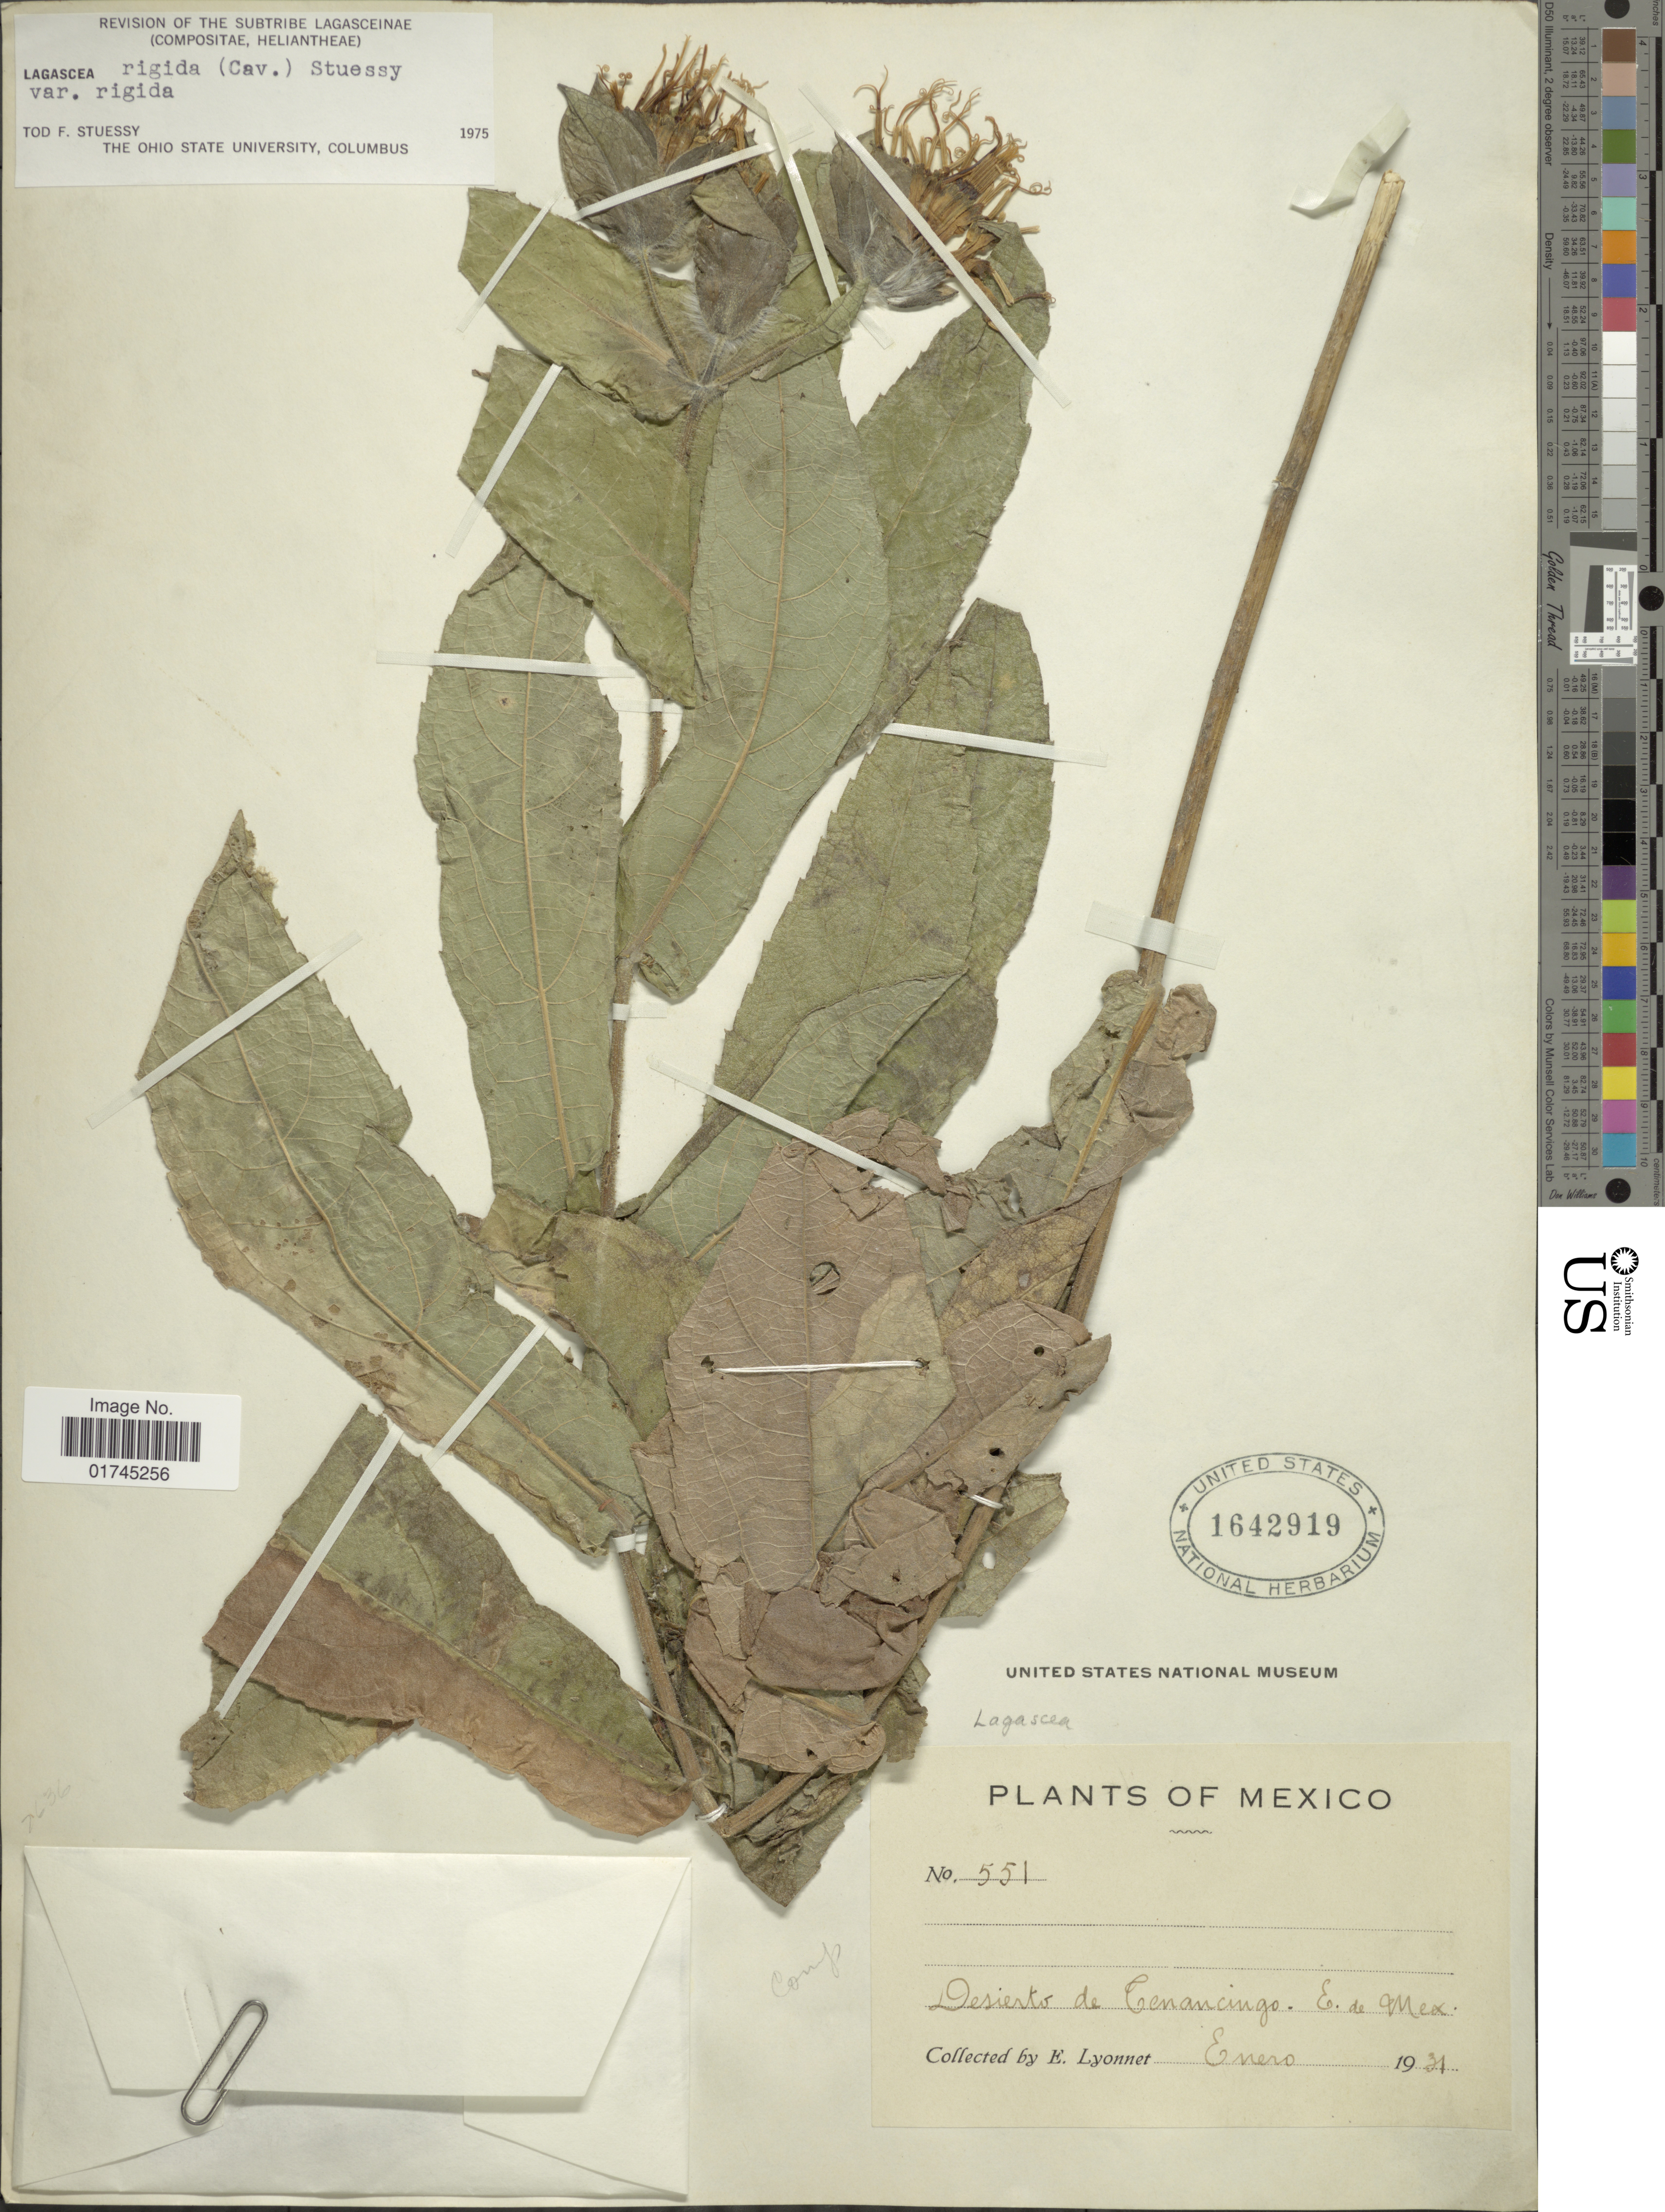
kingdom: Plantae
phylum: Tracheophyta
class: Magnoliopsida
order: Asterales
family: Asteraceae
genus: Lagascea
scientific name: Lagascea helianthifolia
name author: Kunth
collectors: E. Lyonnet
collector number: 551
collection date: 1931-01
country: Mexico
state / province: México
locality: Desierto de Tenancingo, E. de Mex.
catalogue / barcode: US 1642919